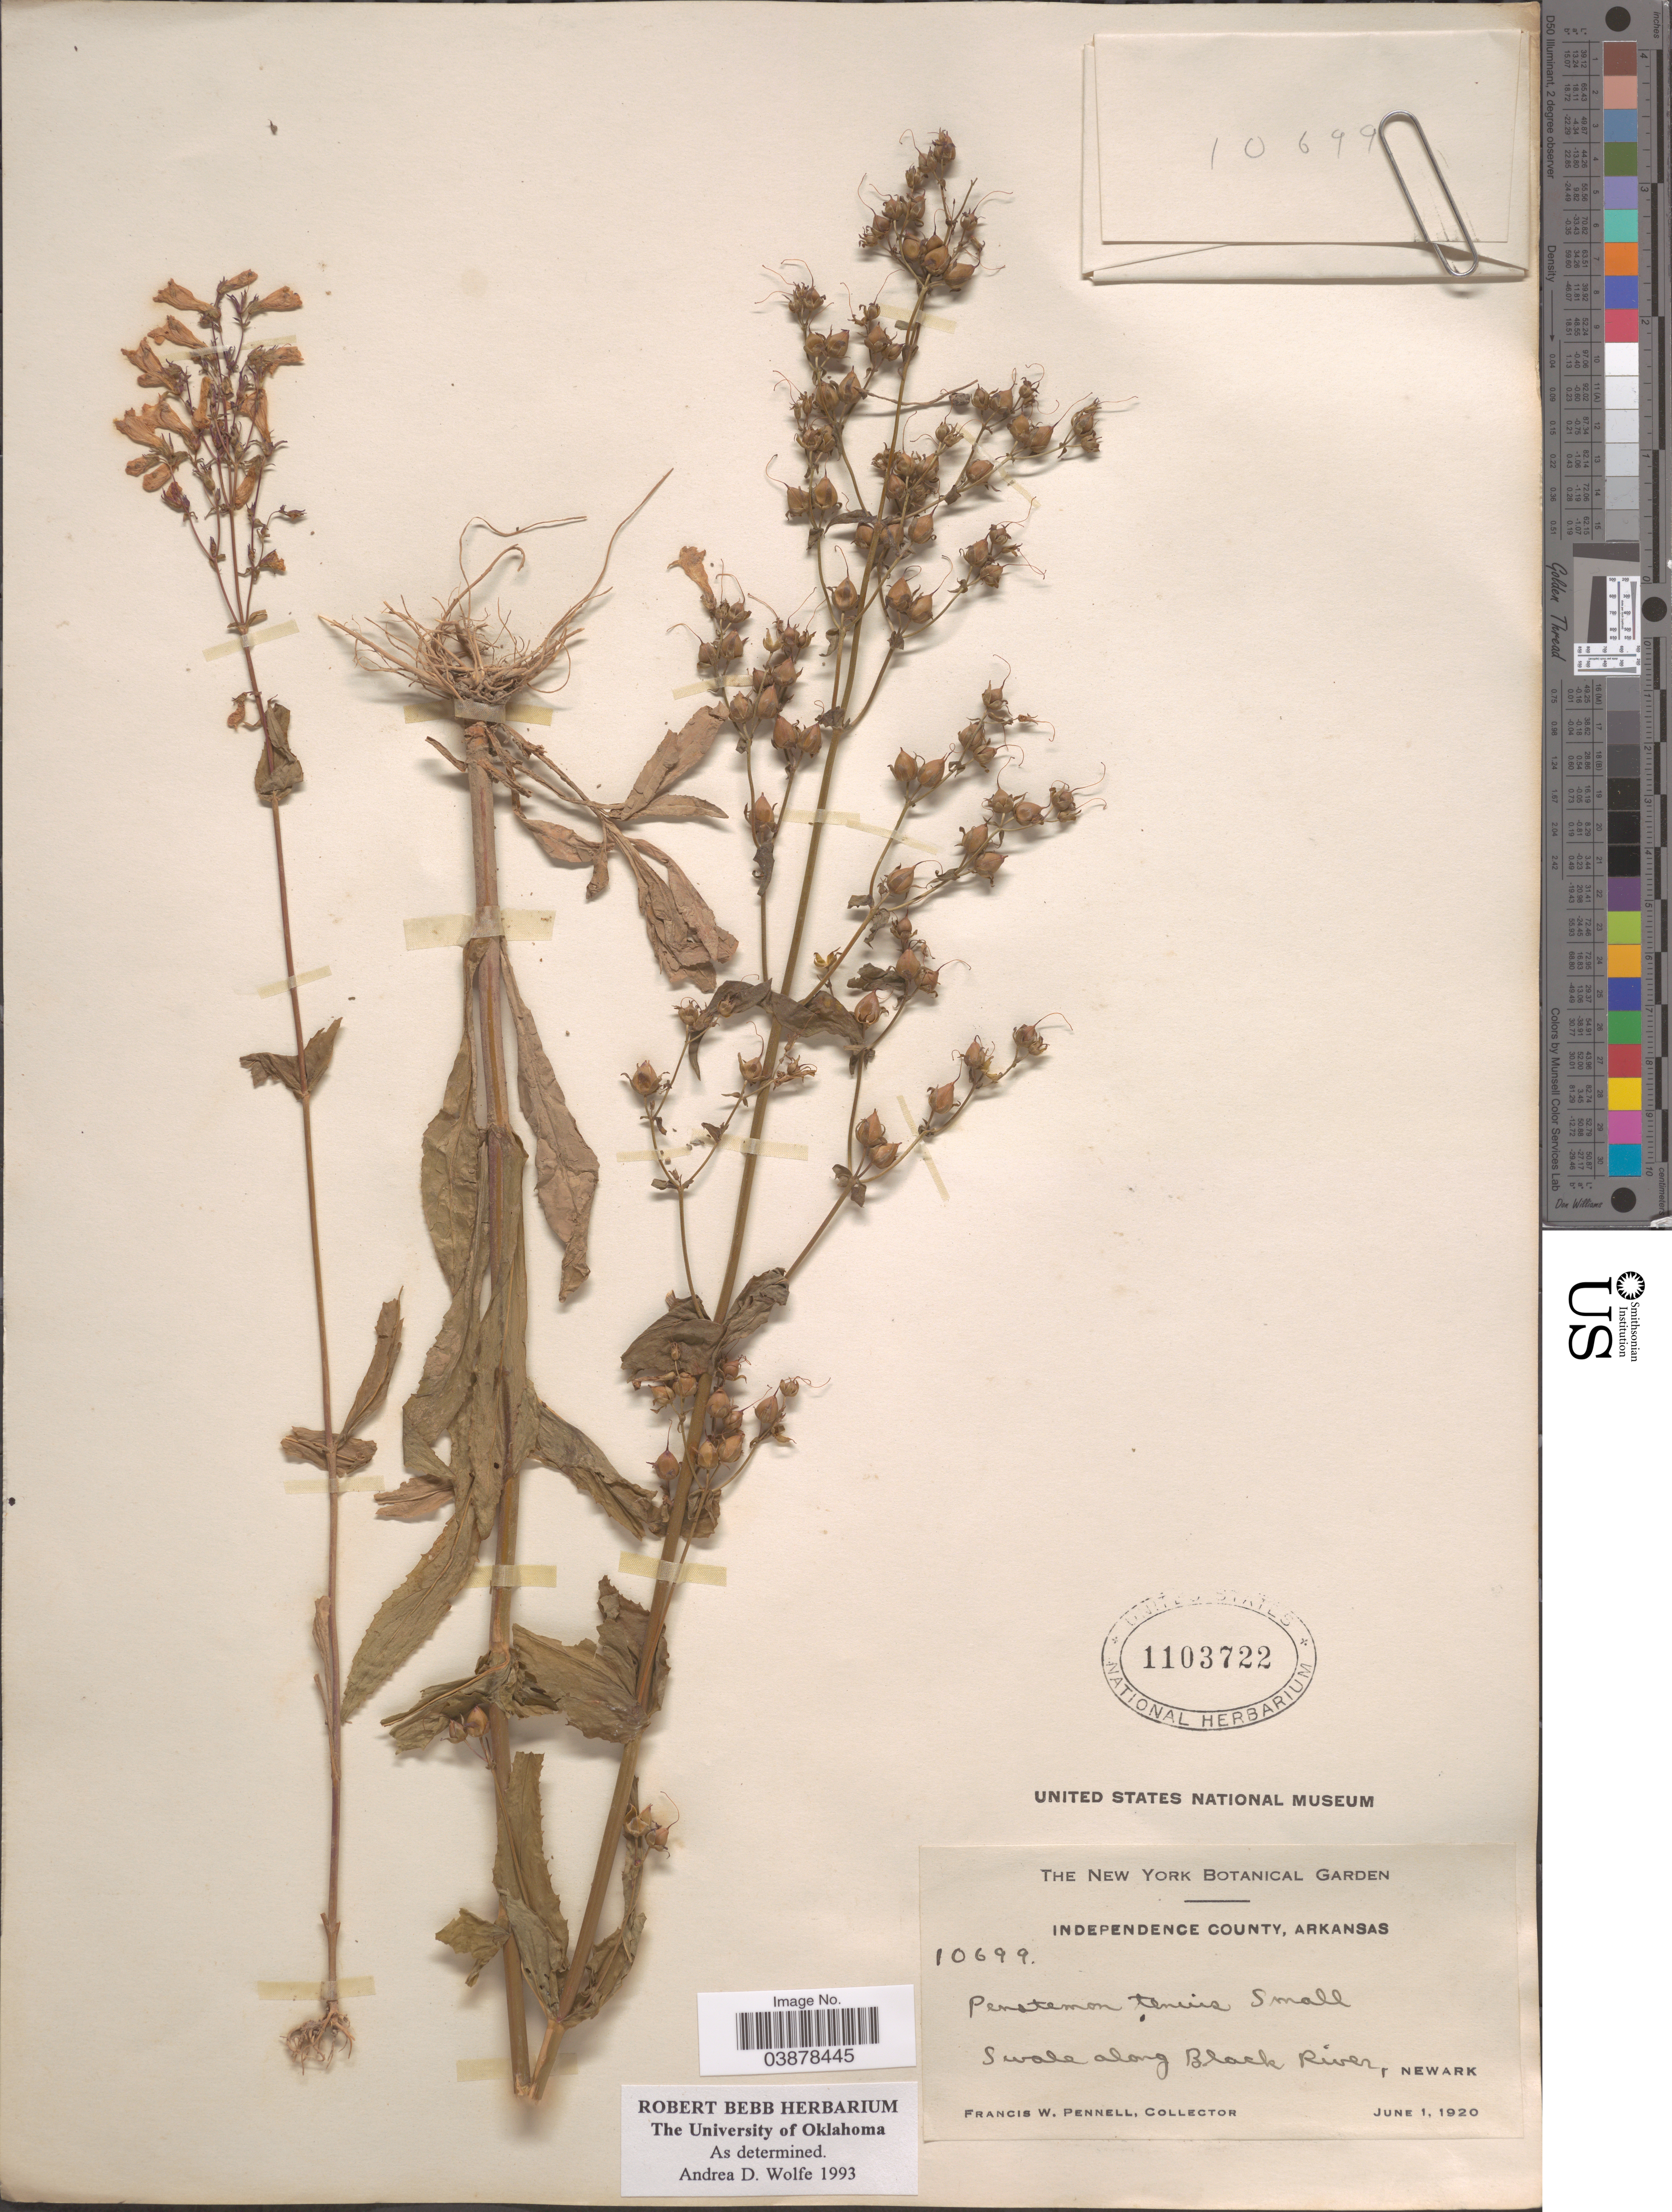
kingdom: Plantae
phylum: Tracheophyta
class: Magnoliopsida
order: Lamiales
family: Plantaginaceae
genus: Penstemon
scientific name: Penstemon tenuis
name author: Small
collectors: F. W. Pennell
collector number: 10699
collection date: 1920-06-01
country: United States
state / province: Arkansas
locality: Independence County. Swale along Black River, Newark.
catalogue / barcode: US 1103722